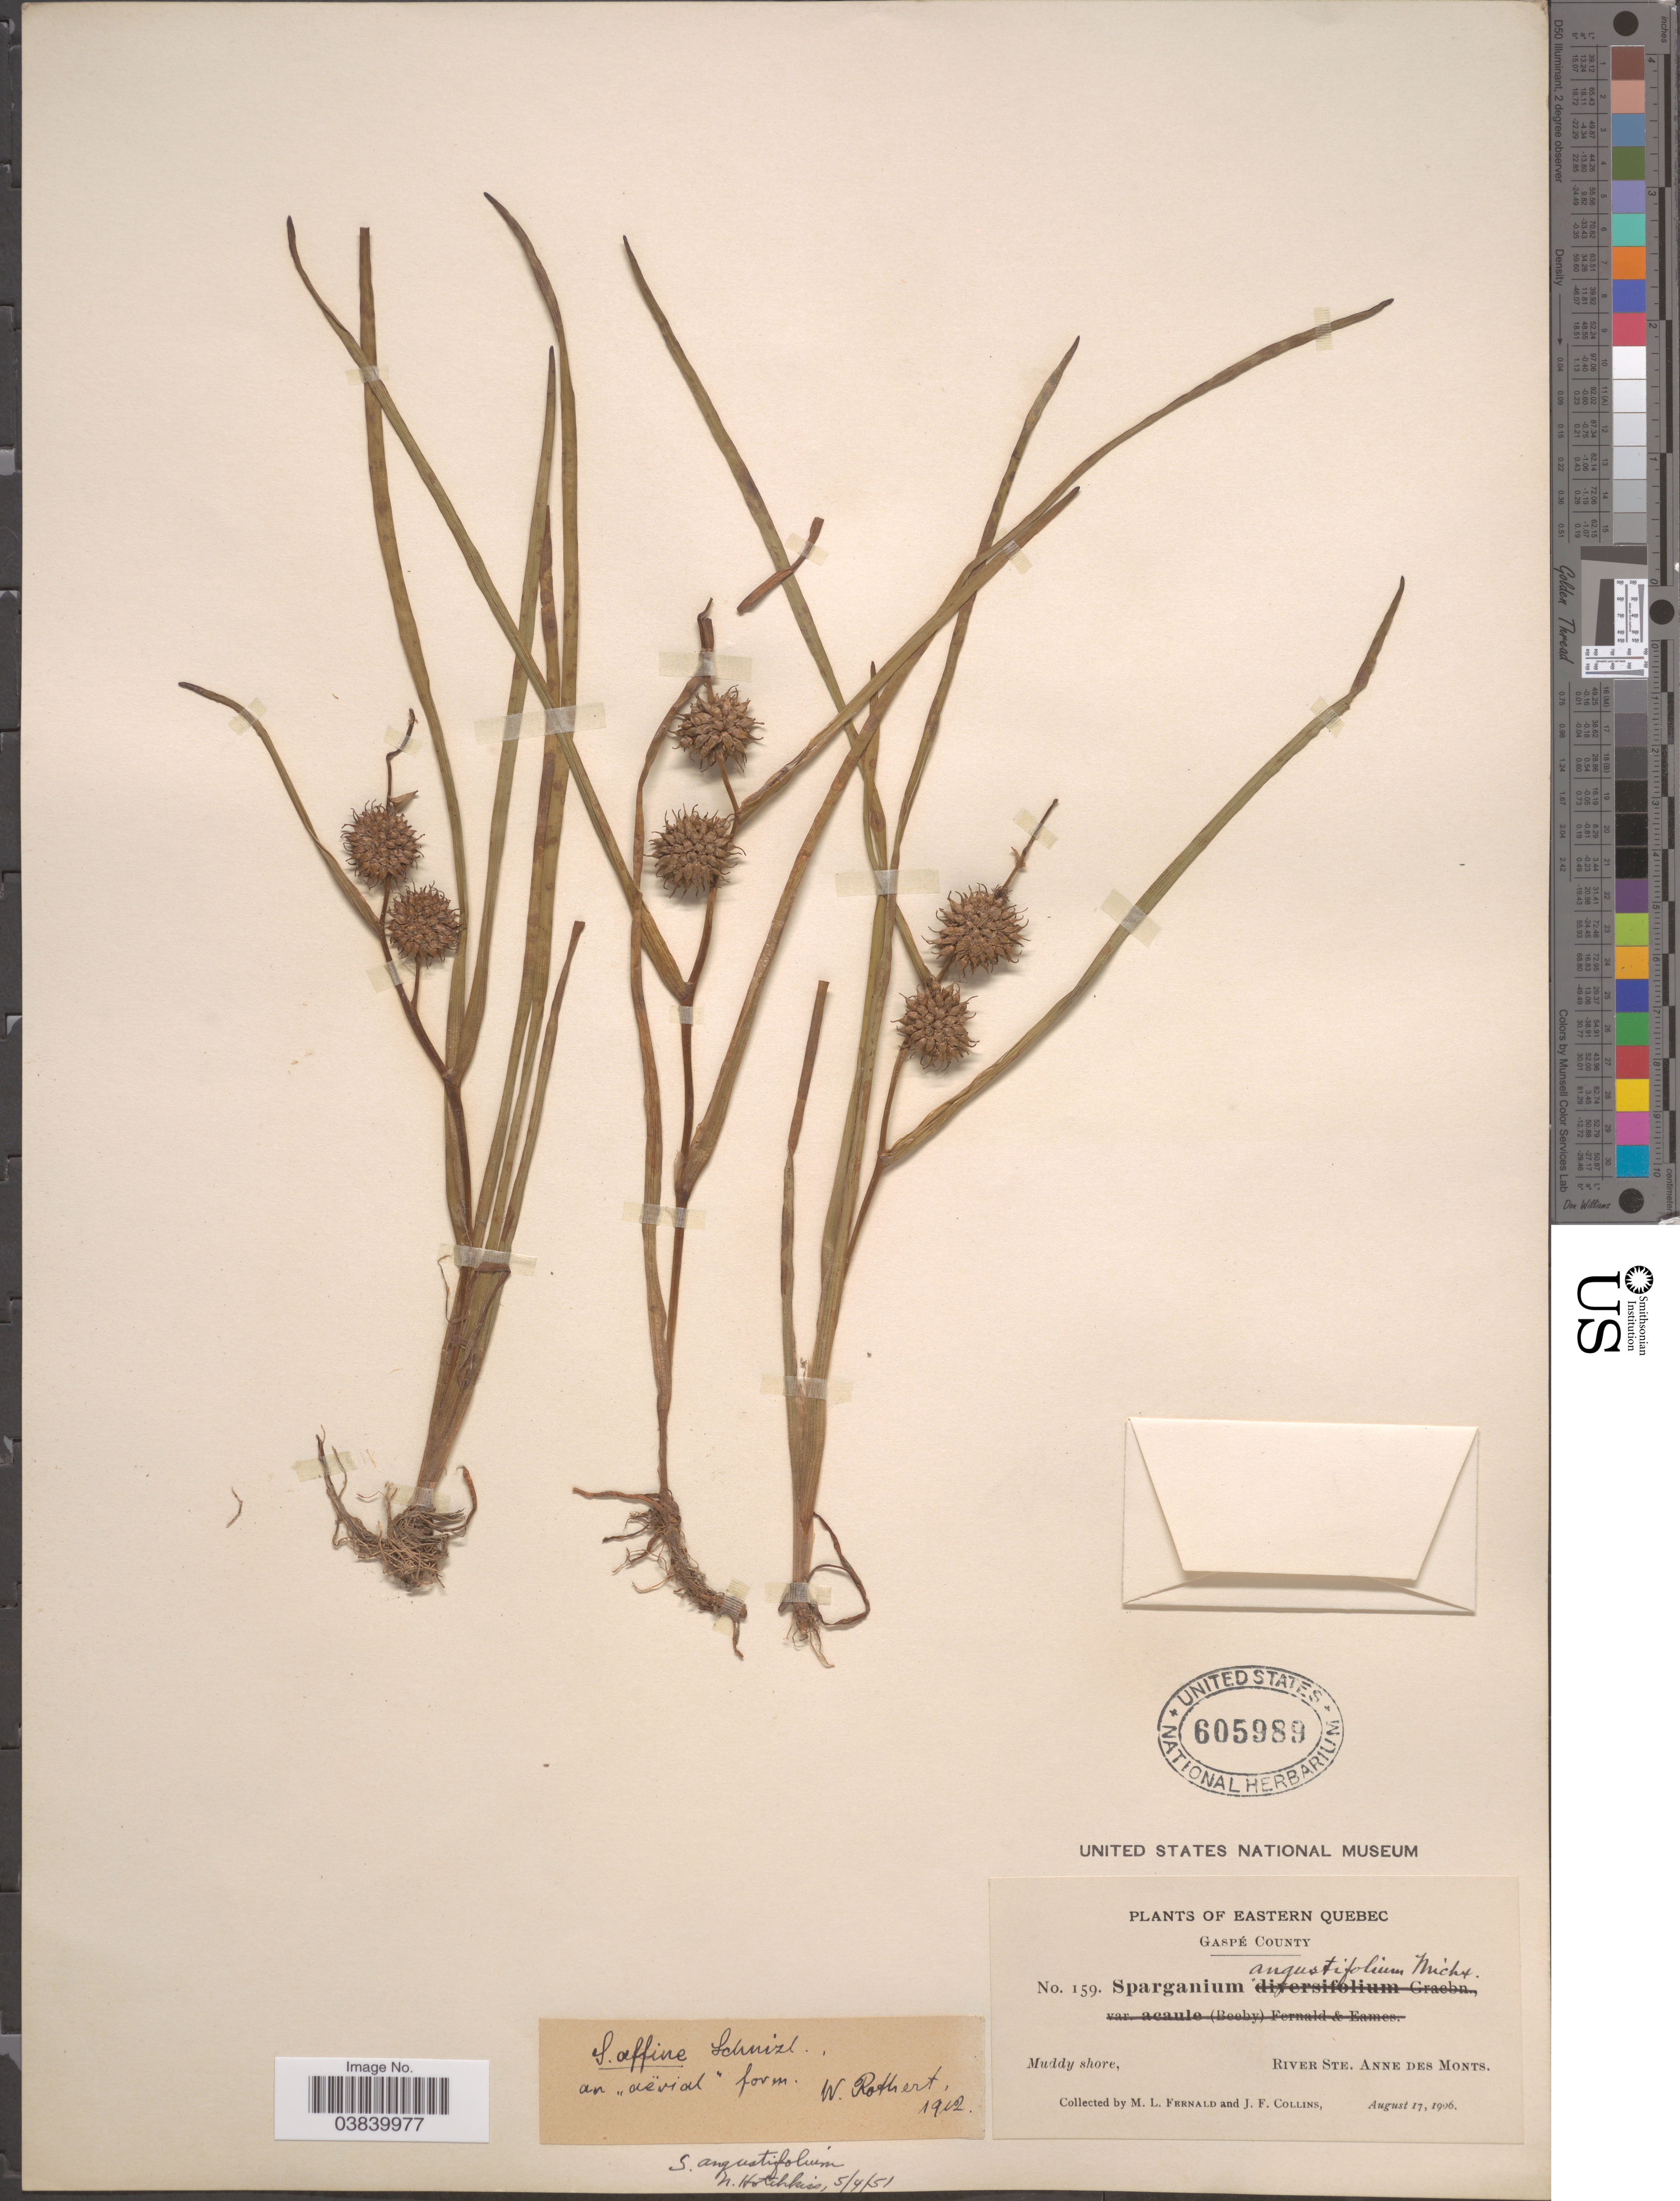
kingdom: Plantae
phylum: Tracheophyta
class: Liliopsida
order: Poales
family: Typhaceae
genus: Sparganium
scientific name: Sparganium angustifolium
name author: Michx.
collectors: M. L. Fernald & J. Collins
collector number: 159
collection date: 1906-08-17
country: Canada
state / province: Quebec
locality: Eastern Quebec. Gaspé County. River Ste. Anne des Monts.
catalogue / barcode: US 605989